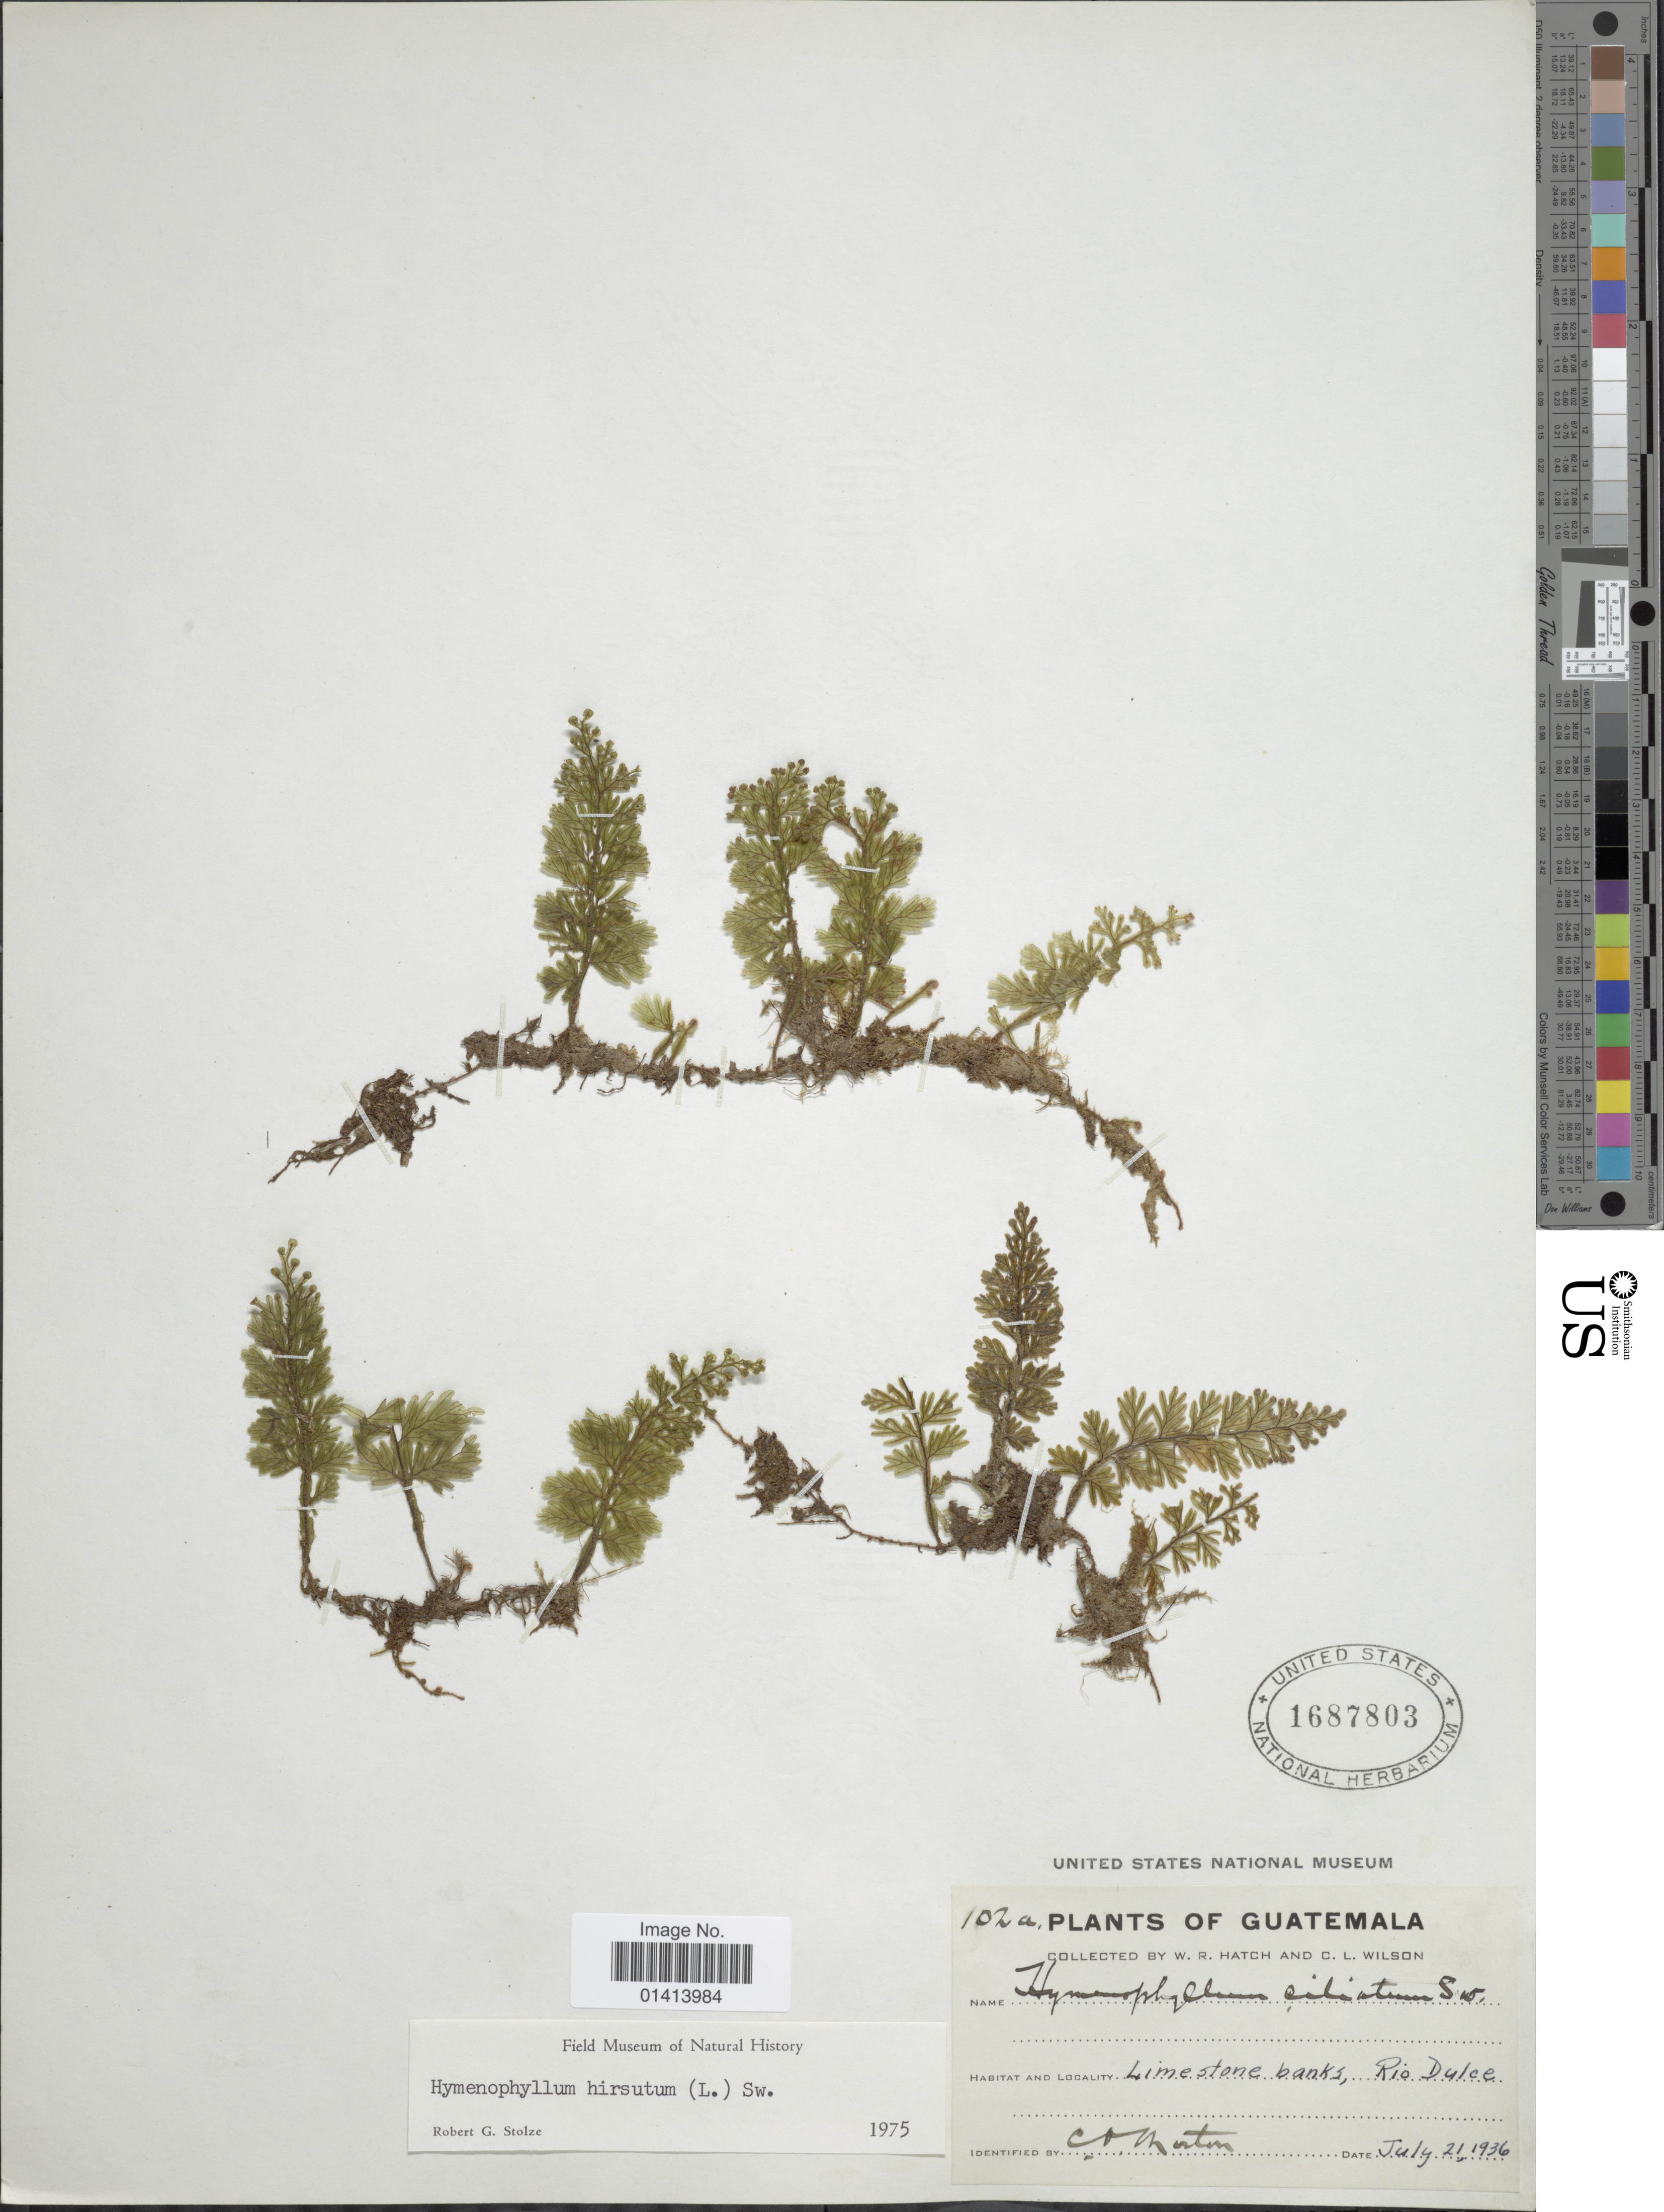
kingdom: Plantae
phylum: Tracheophyta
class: Polypodiopsida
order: Hymenophyllales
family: Hymenophyllaceae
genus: Hymenophyllum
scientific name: Hymenophyllum hirsutum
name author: (L.) Sw.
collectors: W. Hatch & C. L. Wilson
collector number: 102a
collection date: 1936-07-21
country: Guatemala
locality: Liemstone banks, Rio Dulce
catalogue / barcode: US 1687803